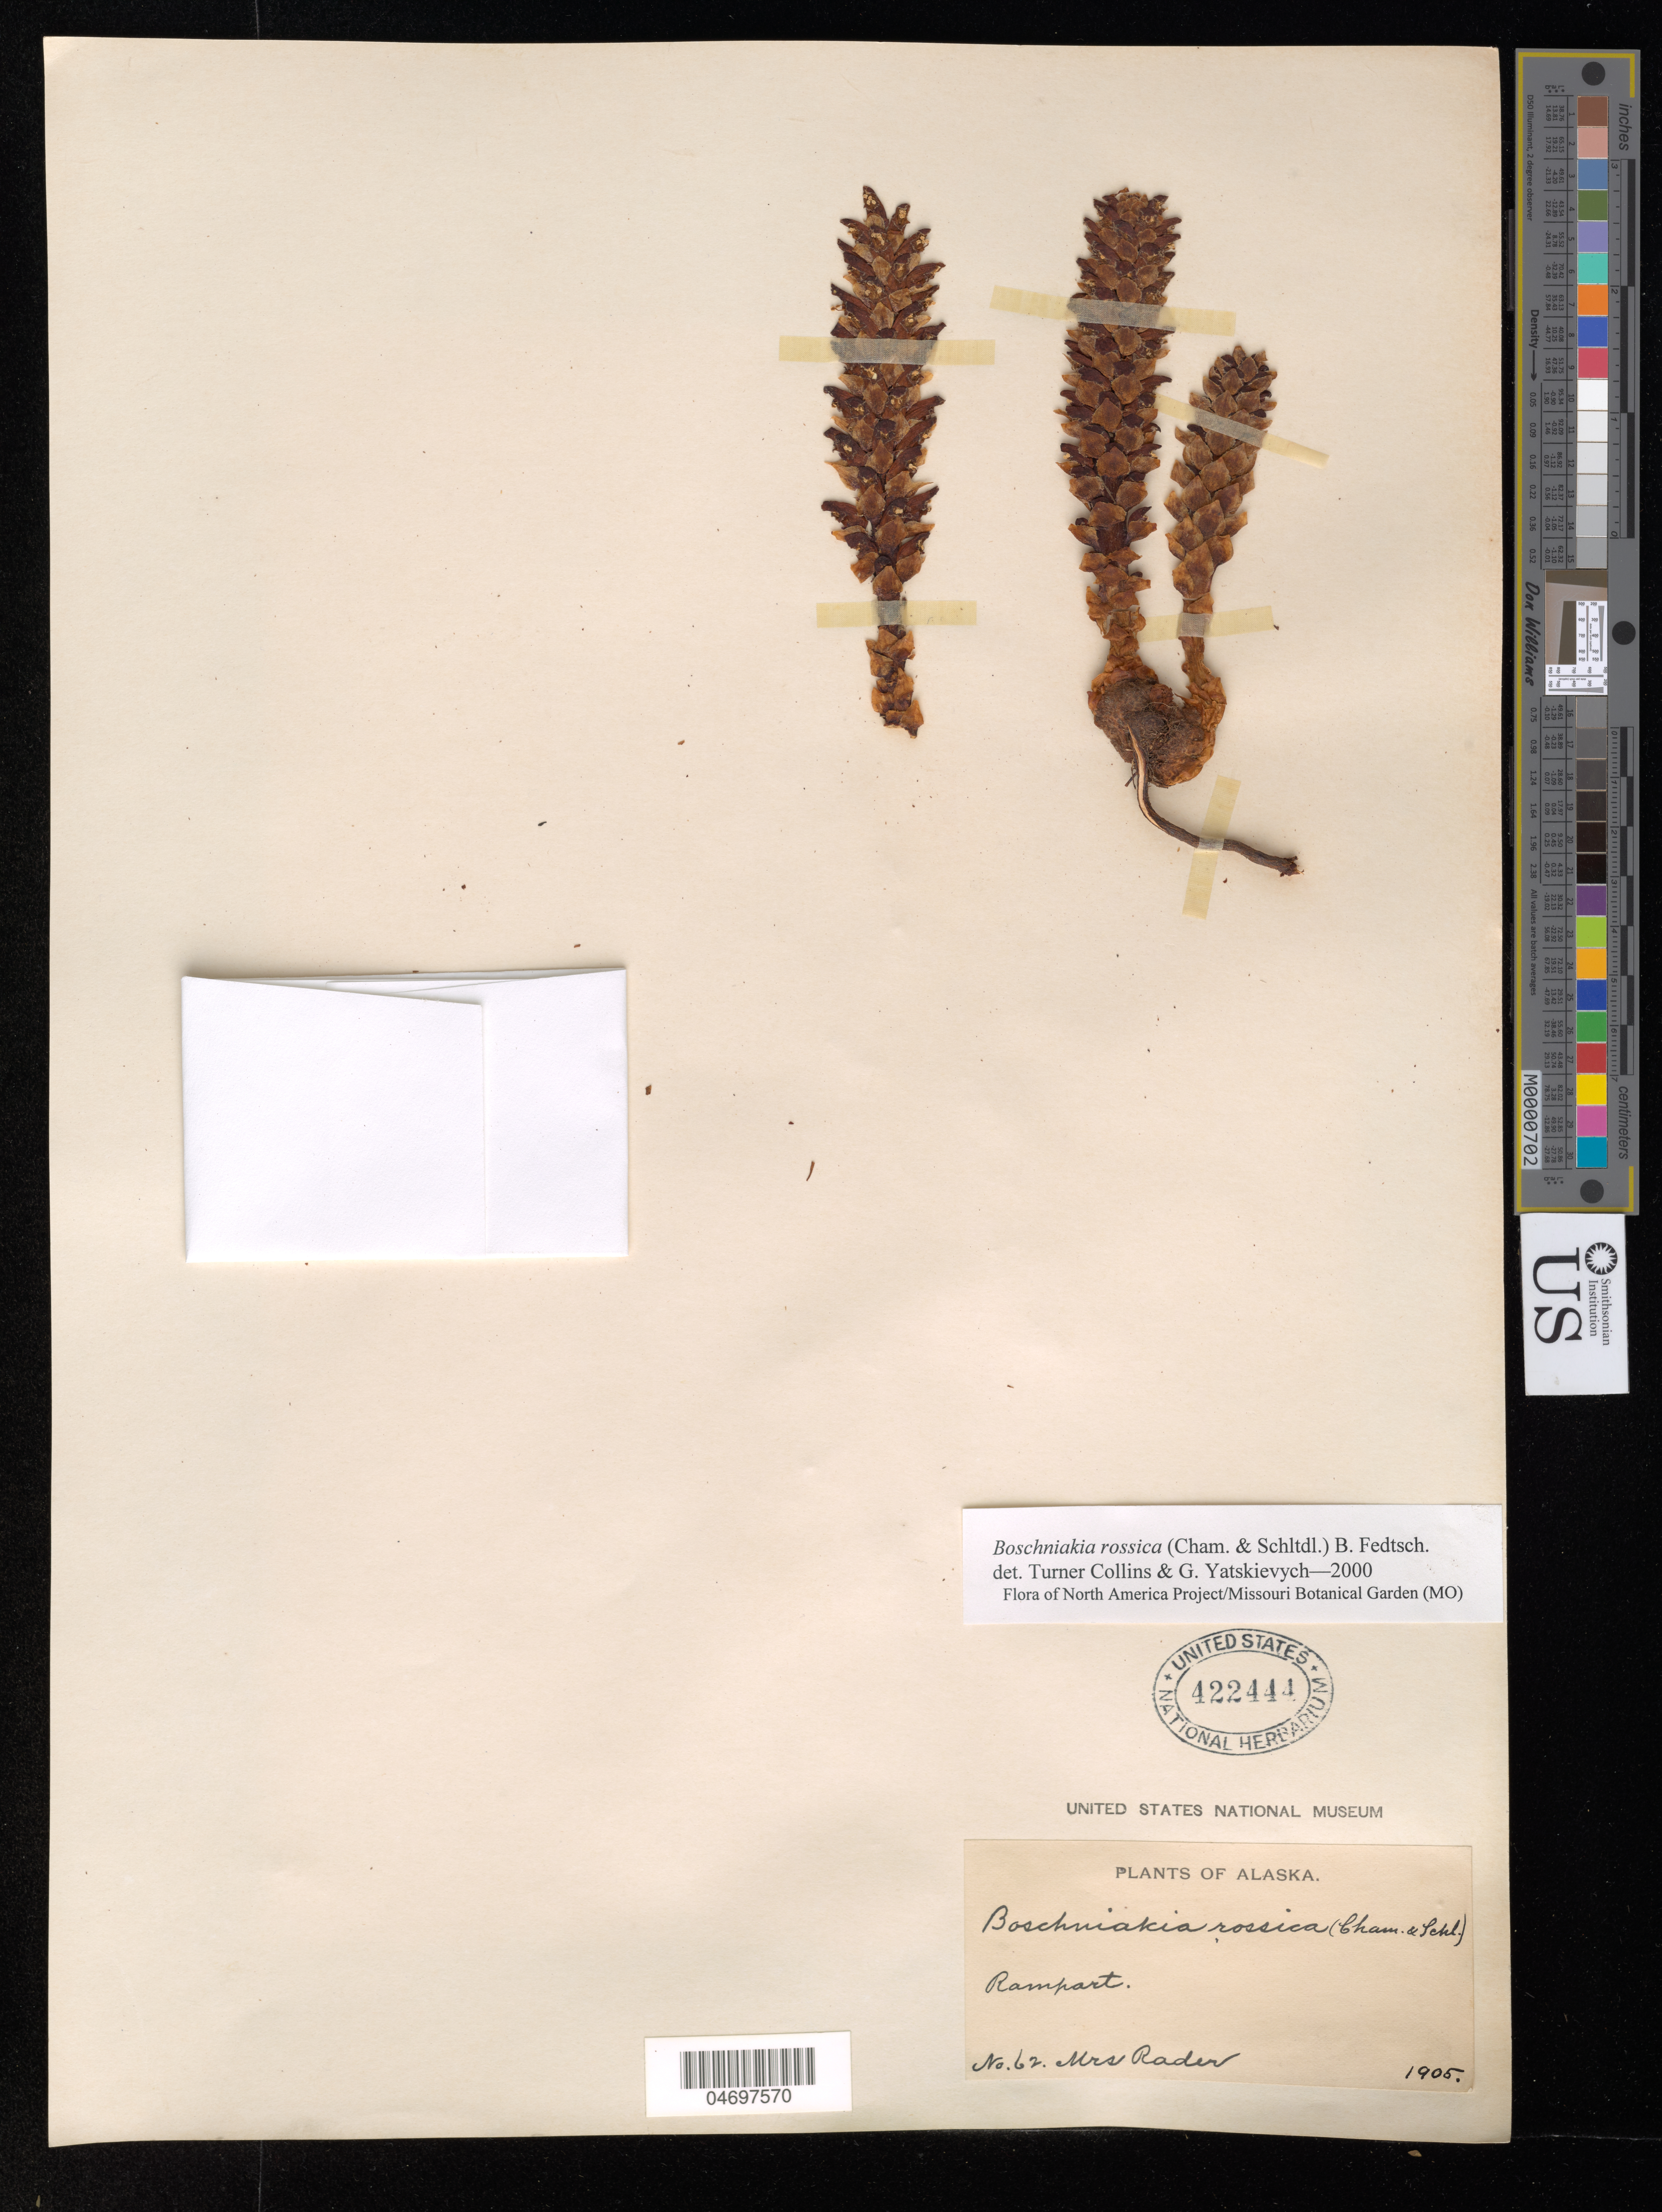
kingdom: Plantae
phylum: Tracheophyta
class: Magnoliopsida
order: Lamiales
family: Orobanchaceae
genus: Boschniakia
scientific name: Boschniakia rossica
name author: (Cham. & Schltdl.) B. Fedtsch.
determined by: Collins, L. T.; Yatskievych, G. A.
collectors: Mrs. Rader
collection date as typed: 1905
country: United States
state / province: Alaska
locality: Rampart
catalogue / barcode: US 422444